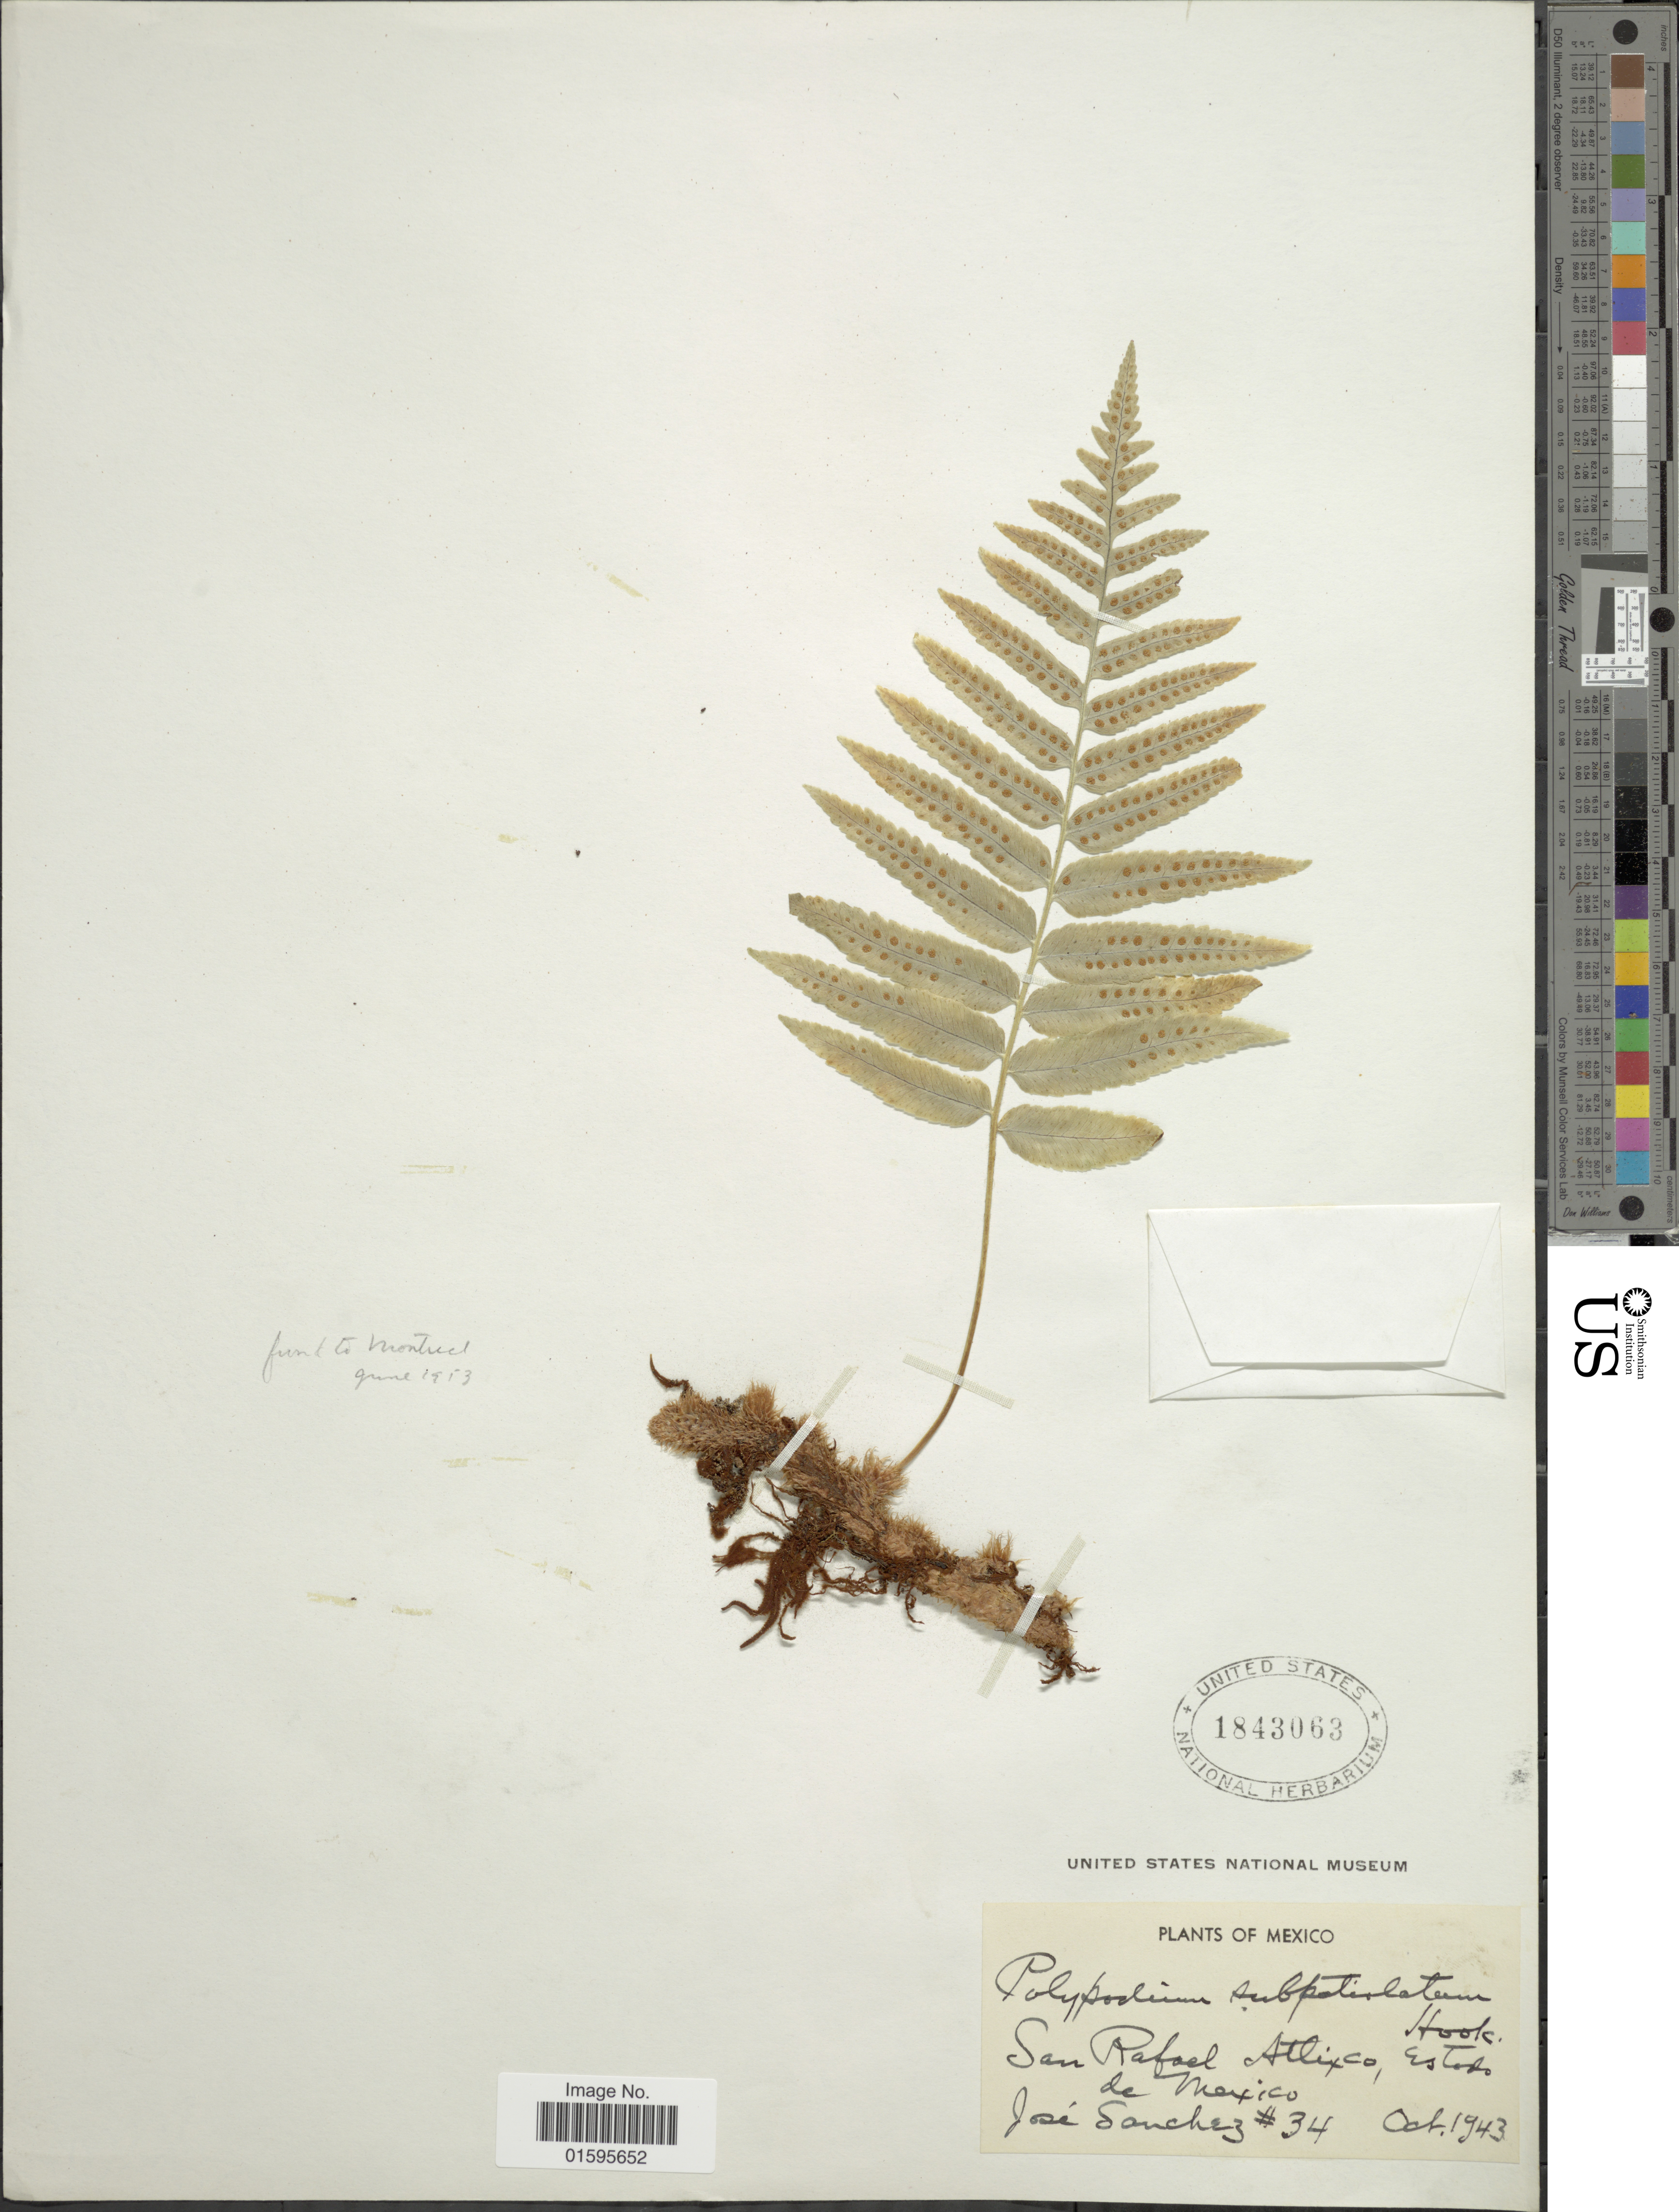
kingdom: Plantae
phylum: Tracheophyta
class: Polypodiopsida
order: Polypodiales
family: Polypodiaceae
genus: Polypodium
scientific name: Polypodium subpetiolatum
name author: Hook.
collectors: J. Sánchez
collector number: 34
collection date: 1943-10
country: Mexico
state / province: México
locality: San Rafael Atlixco, Estado de Mexico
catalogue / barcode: US 1843063